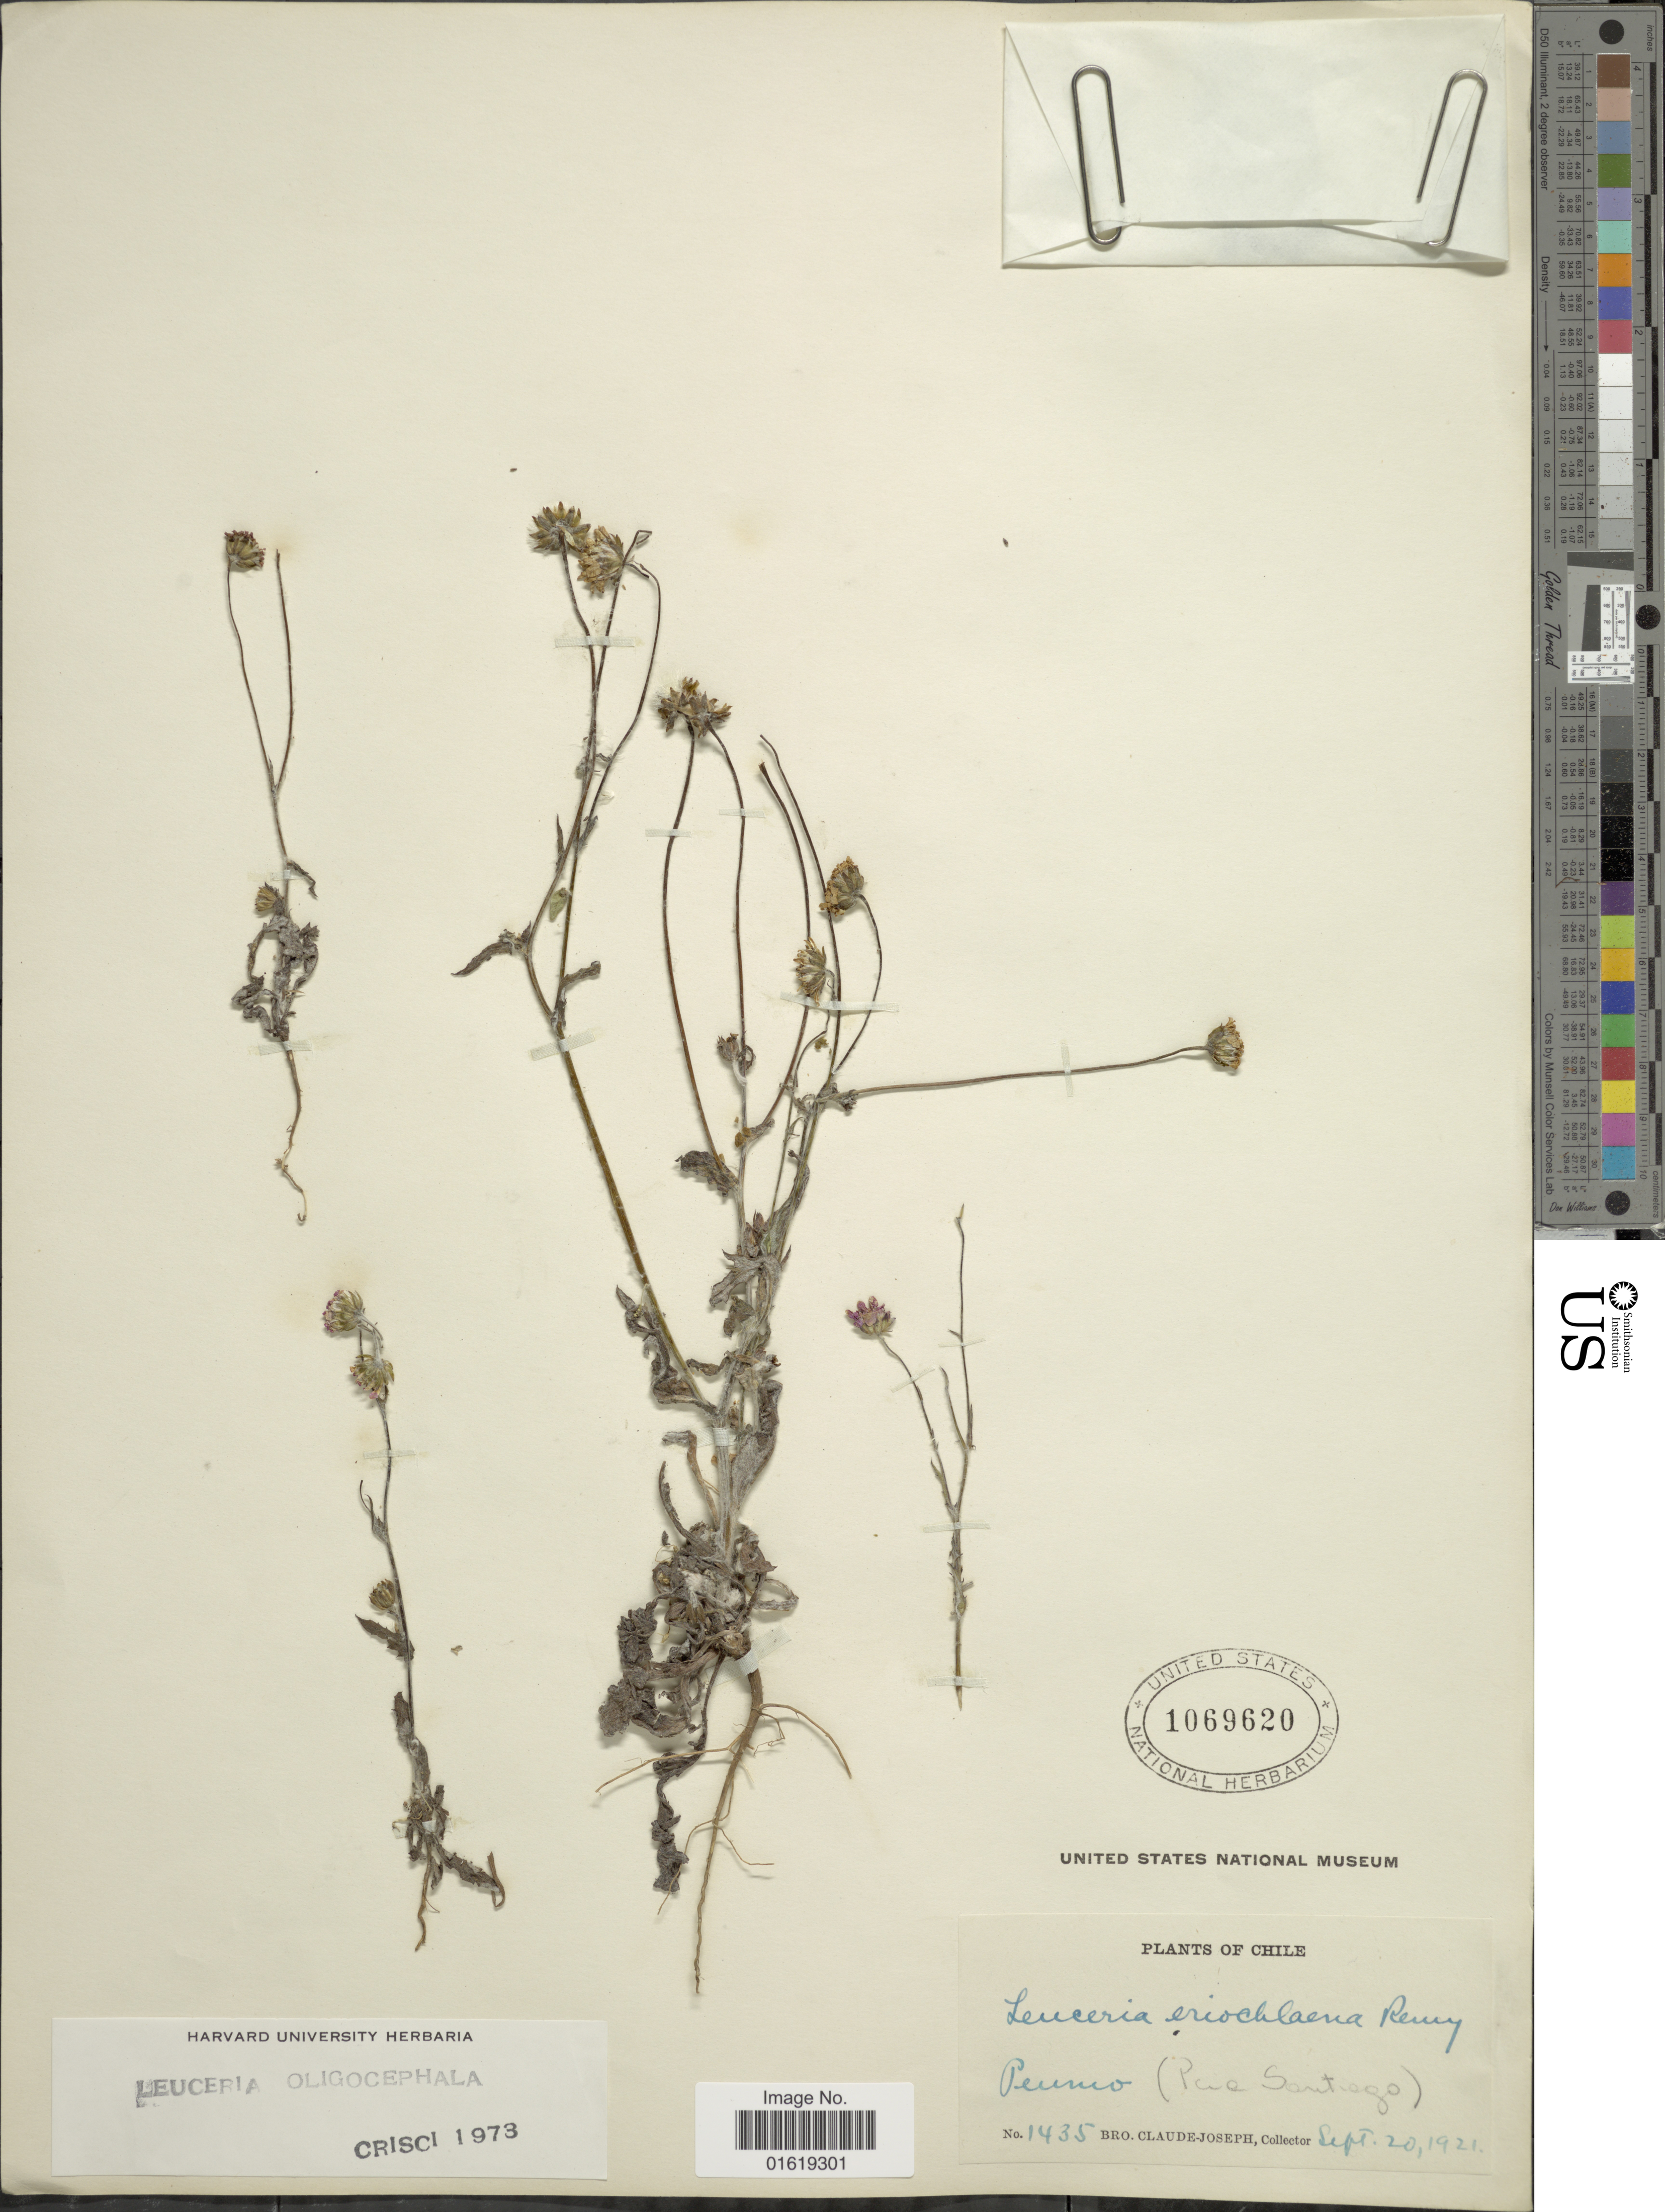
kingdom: Plantae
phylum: Tracheophyta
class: Magnoliopsida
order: Asterales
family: Asteraceae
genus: Leucheria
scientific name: Leucheria oligocephala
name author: J. Rémy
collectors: Bro. Claude-Joseph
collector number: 1435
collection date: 1921-09-20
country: Chile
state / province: Región Metropolitana (RM)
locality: Peumo (Pcia Santiago).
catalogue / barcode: US 1069620